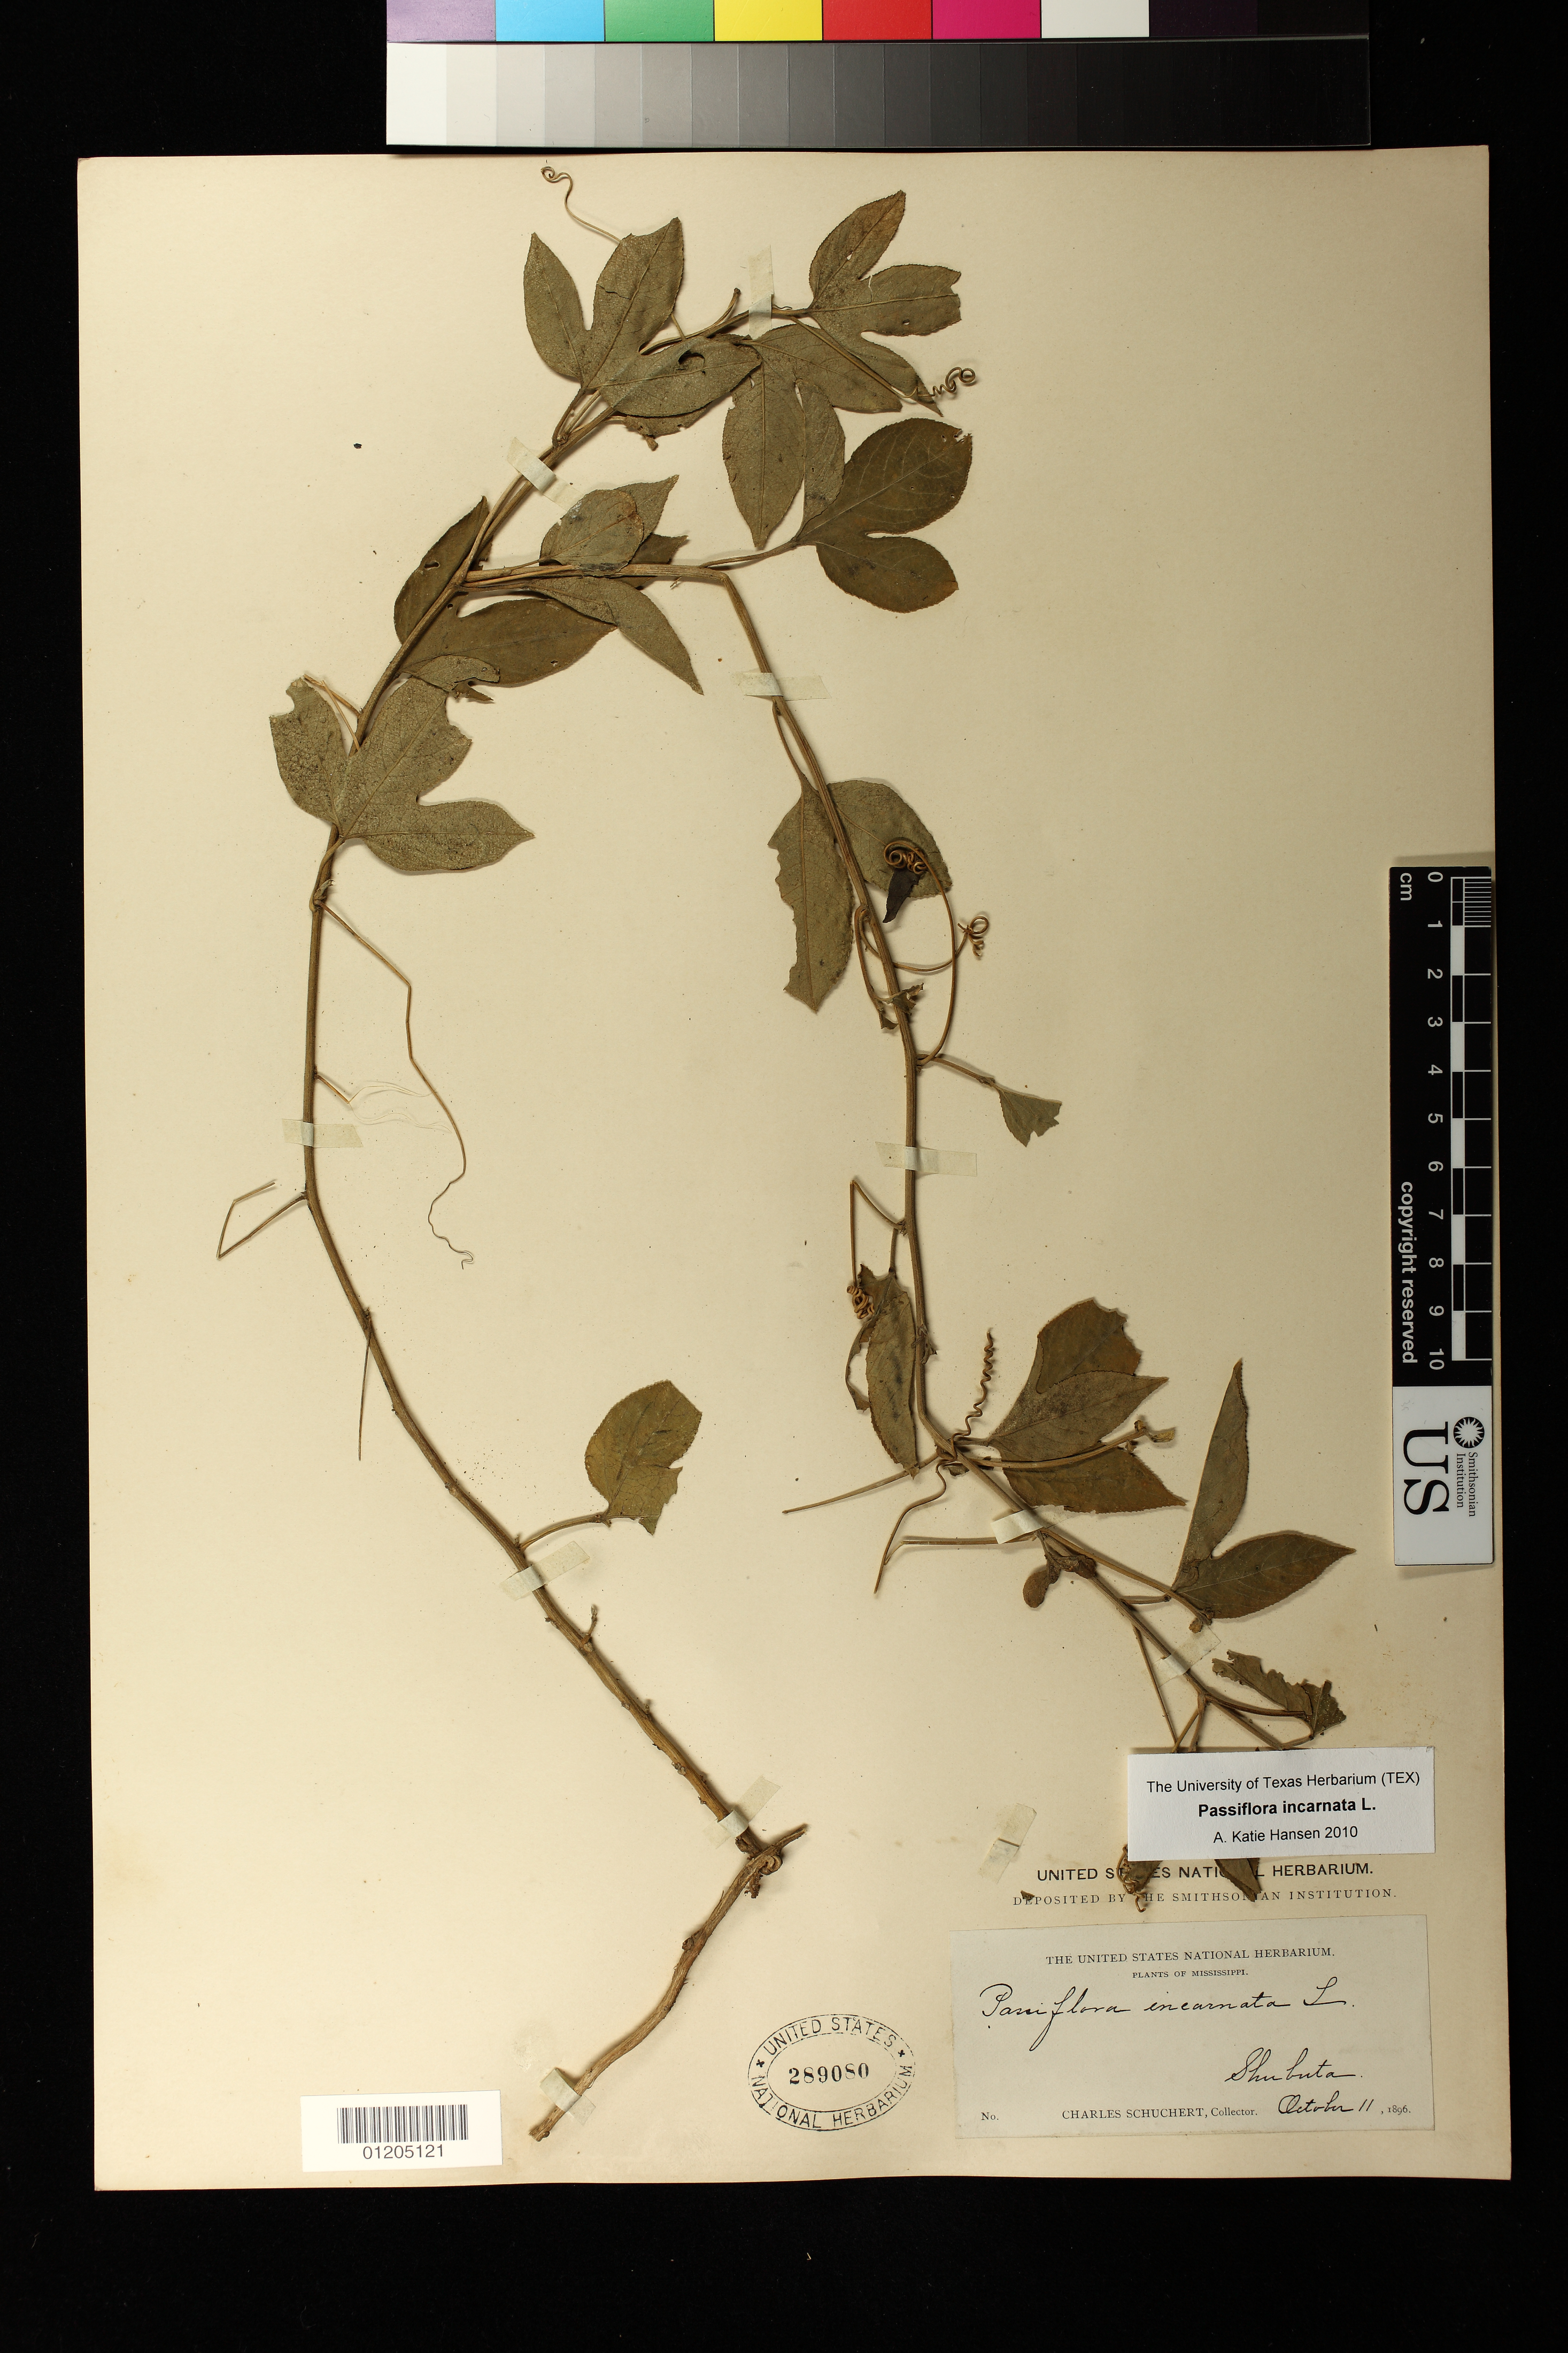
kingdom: Plantae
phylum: Tracheophyta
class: Magnoliopsida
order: Malpighiales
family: Passifloraceae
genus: Passiflora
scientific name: Passiflora incarnata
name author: L.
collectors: C. Schuchert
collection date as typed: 11 Oct 1896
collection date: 1896-10-11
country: United States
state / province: Mississippi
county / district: Clarke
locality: Shubuta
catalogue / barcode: US 289080